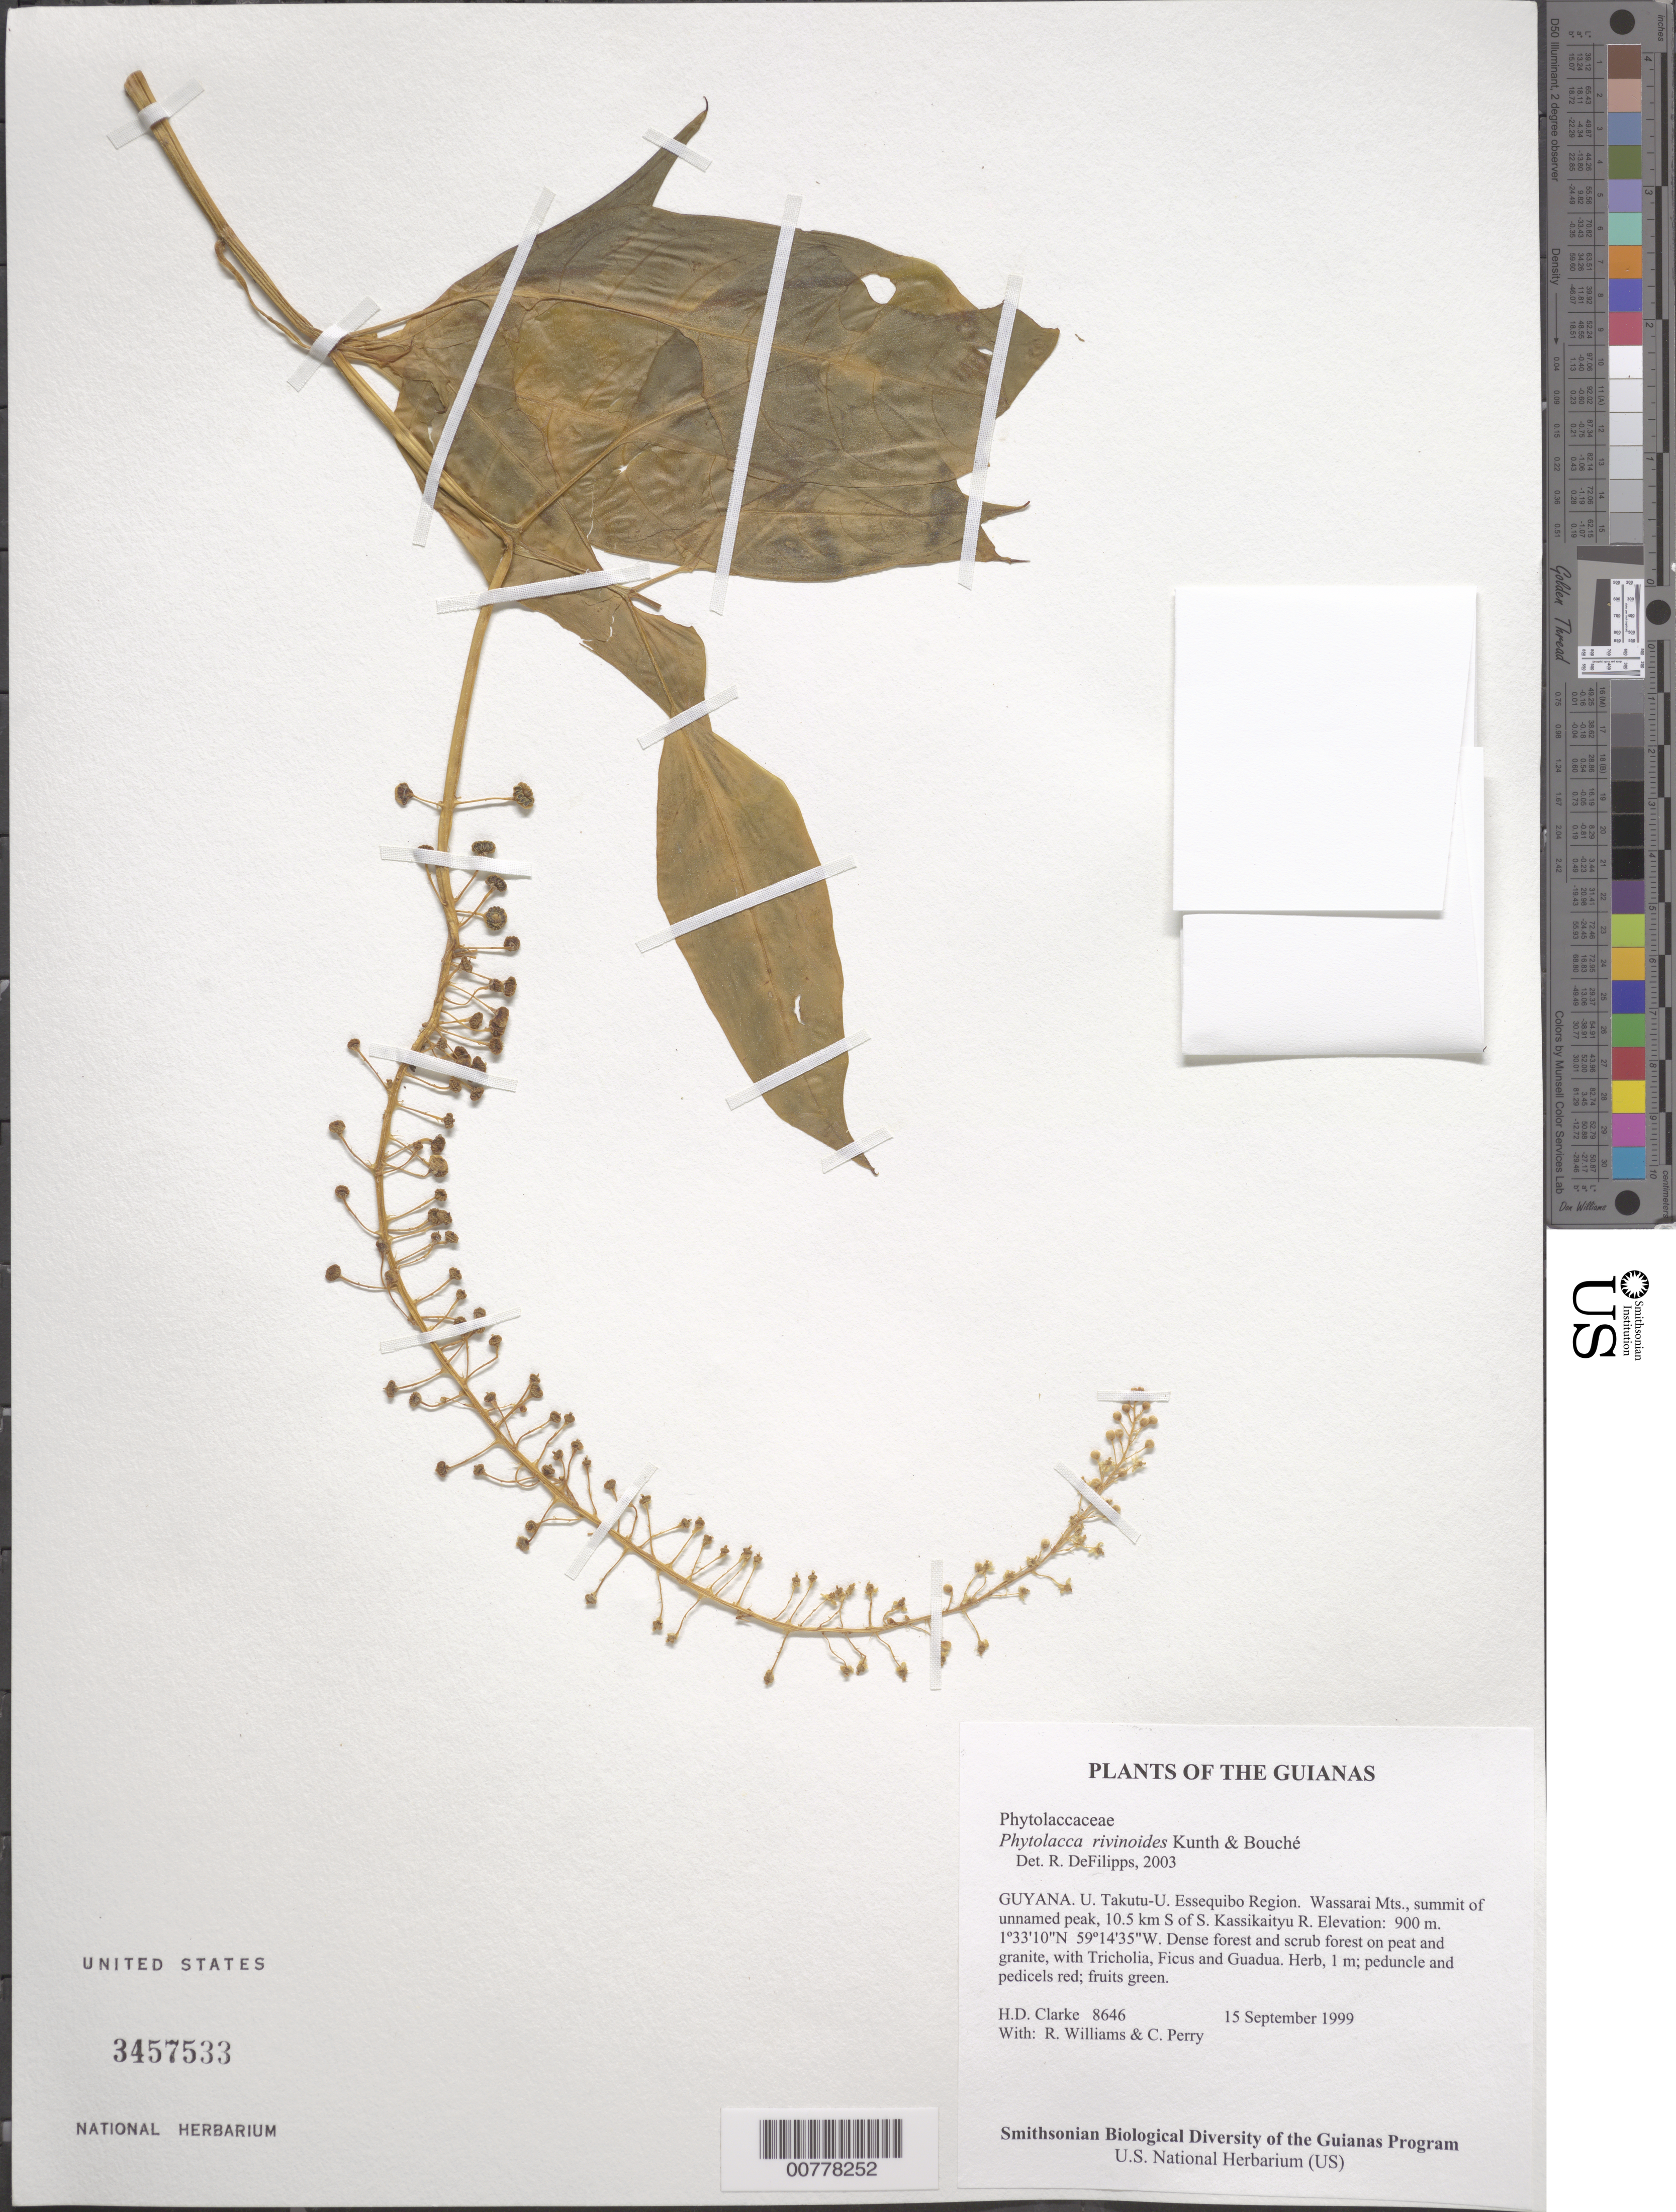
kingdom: Plantae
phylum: Tracheophyta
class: Magnoliopsida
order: Caryophyllales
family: Phytolaccaceae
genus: Phytolacca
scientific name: Phytolacca rivinoides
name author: Kunth & C.D. Bouché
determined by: DeFilipps, R. A.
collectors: H. D. Clarke, R. Williams & C. Perry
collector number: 8646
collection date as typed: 15 September 1999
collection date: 1999-09-15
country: Guyana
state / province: U. Takutu-U. Essequibo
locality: Wassarai Mts., summit of unnamed peak, 10.5 km S of S. Kassikaityu R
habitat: Dense forest and scrub forest on peat and granite, with Tricholia, Ficus and Guadua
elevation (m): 900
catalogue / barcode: US 3457533